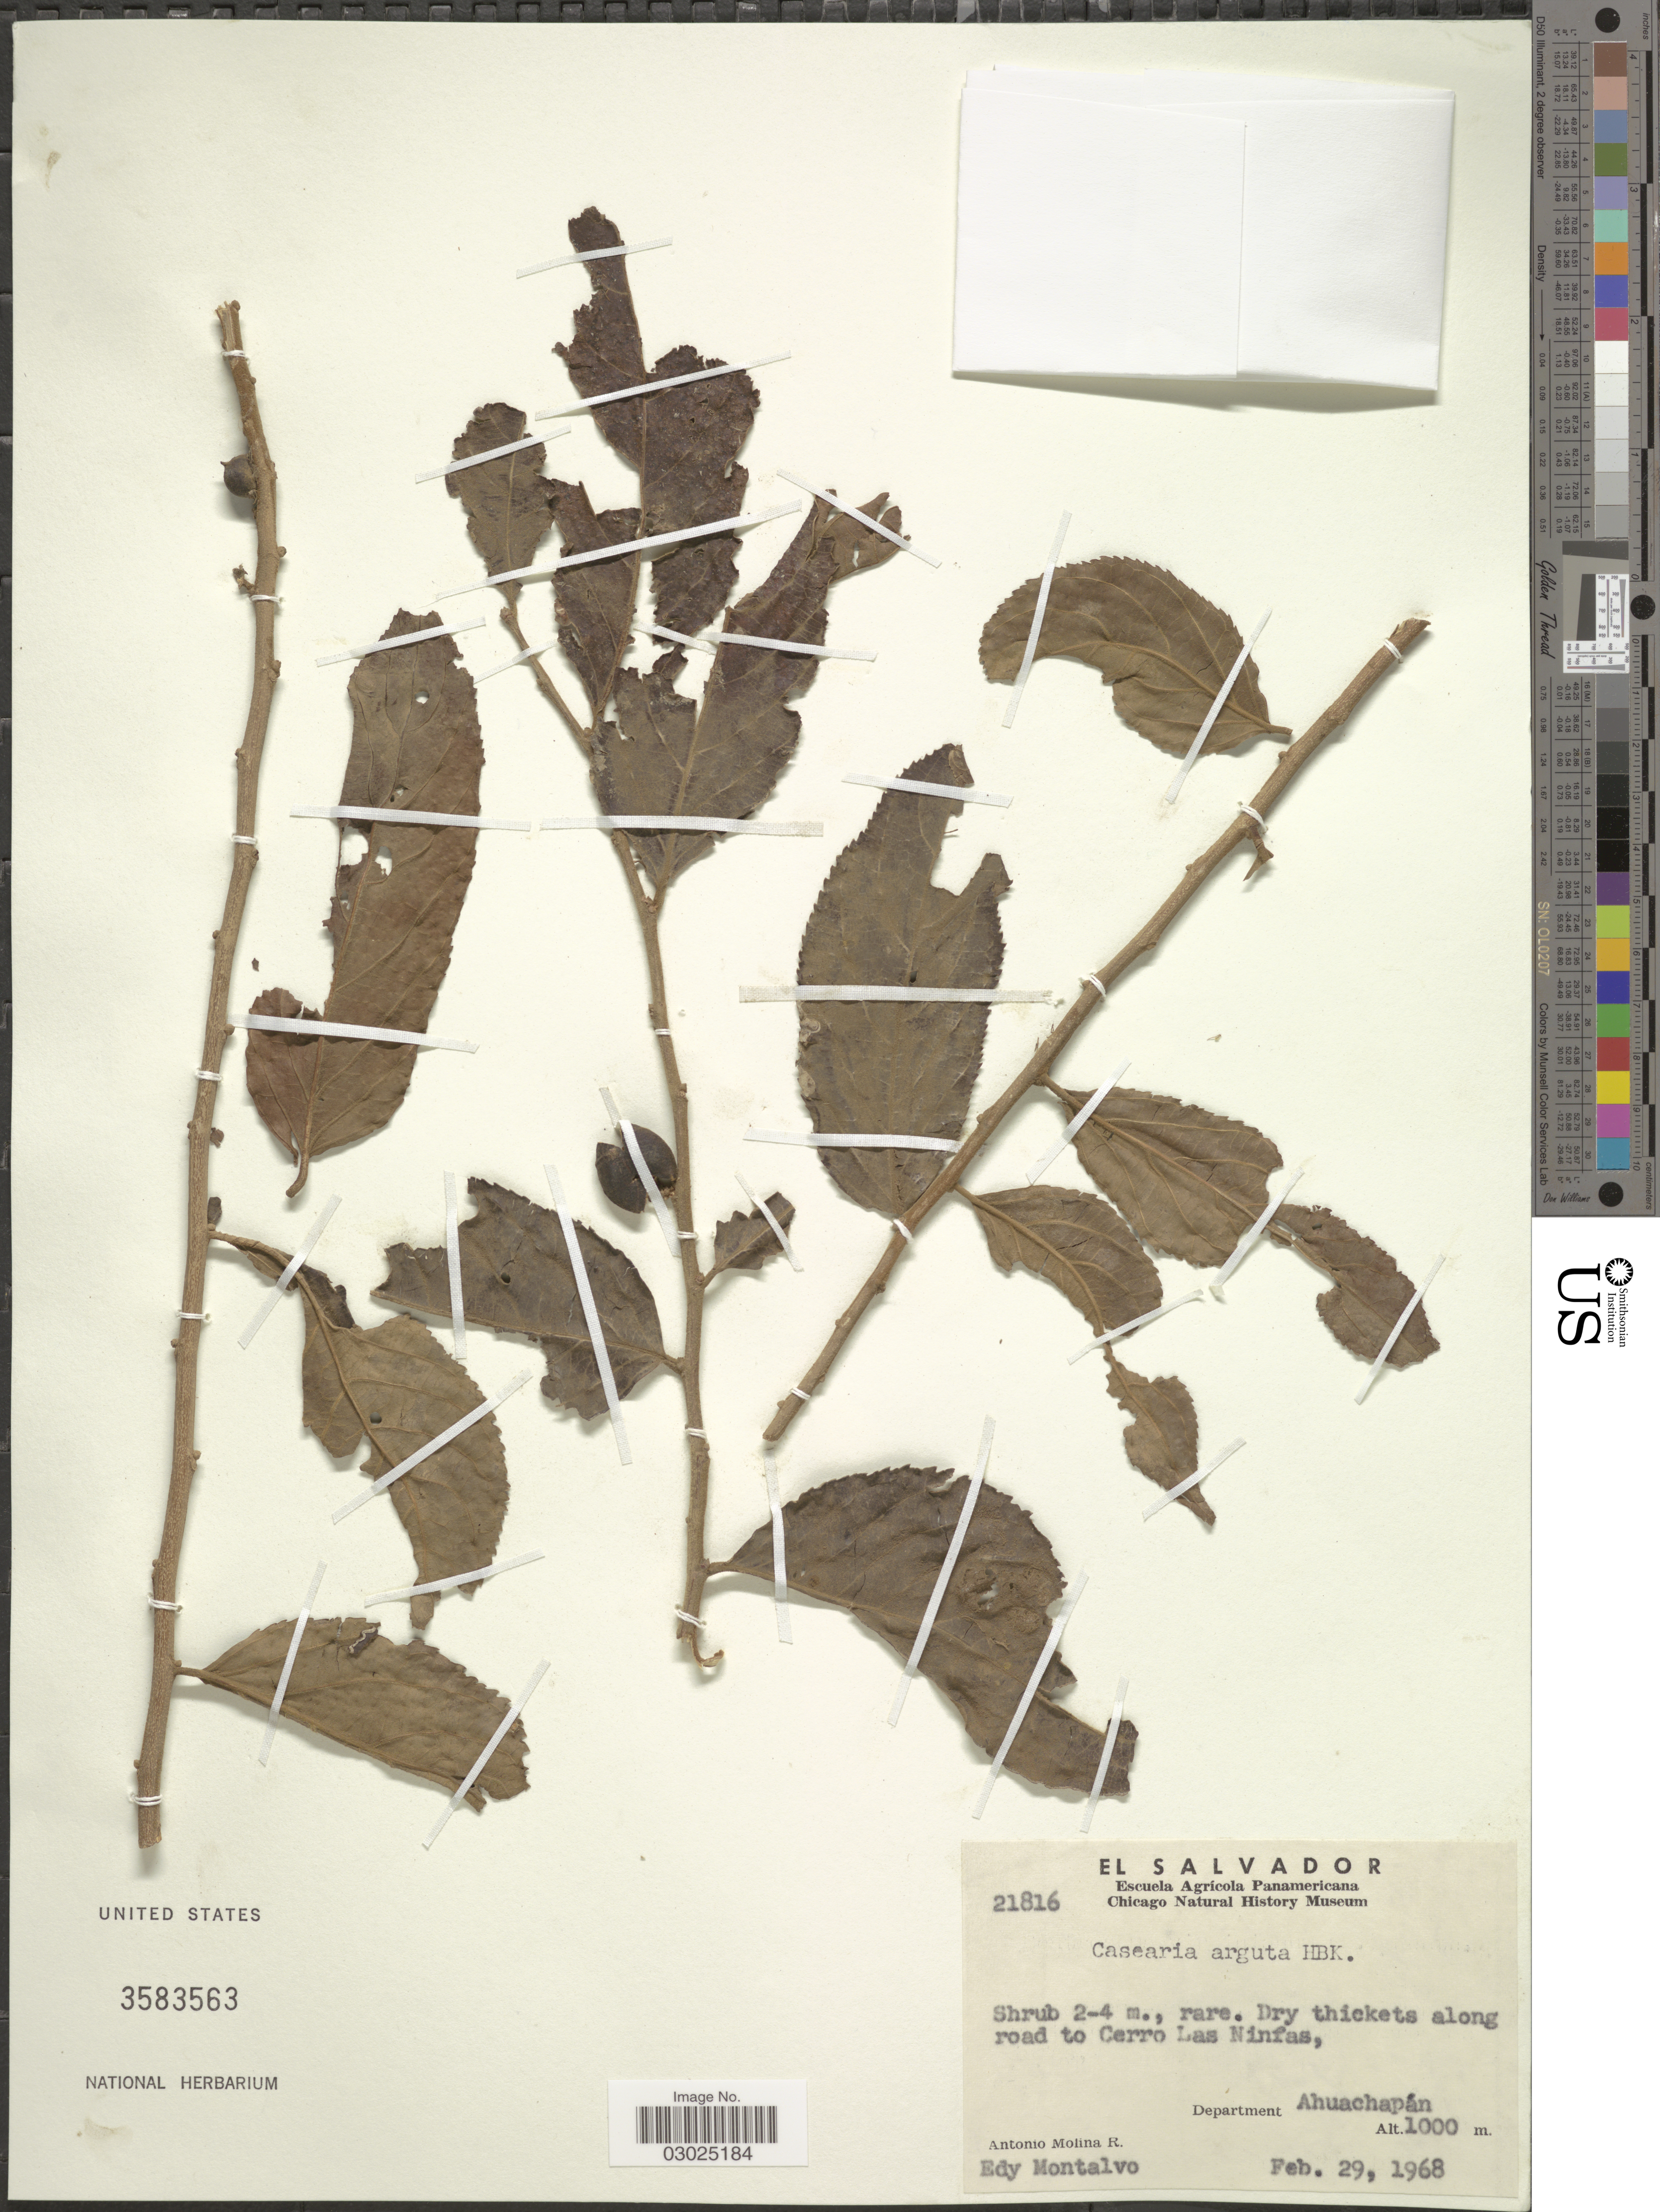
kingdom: Plantae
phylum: Tracheophyta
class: Magnoliopsida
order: Malpighiales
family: Salicaceae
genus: Casearia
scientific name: Casearia arguta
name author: Kunth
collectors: A. Molina R. & E. A. Montalvo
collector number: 21816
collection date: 1968-02-29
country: El Salvador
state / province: Ahuachapan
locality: Dry thickets along road to Cerro Las Ninfas, Department Ahuachapán.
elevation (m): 1000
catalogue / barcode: US 3583563